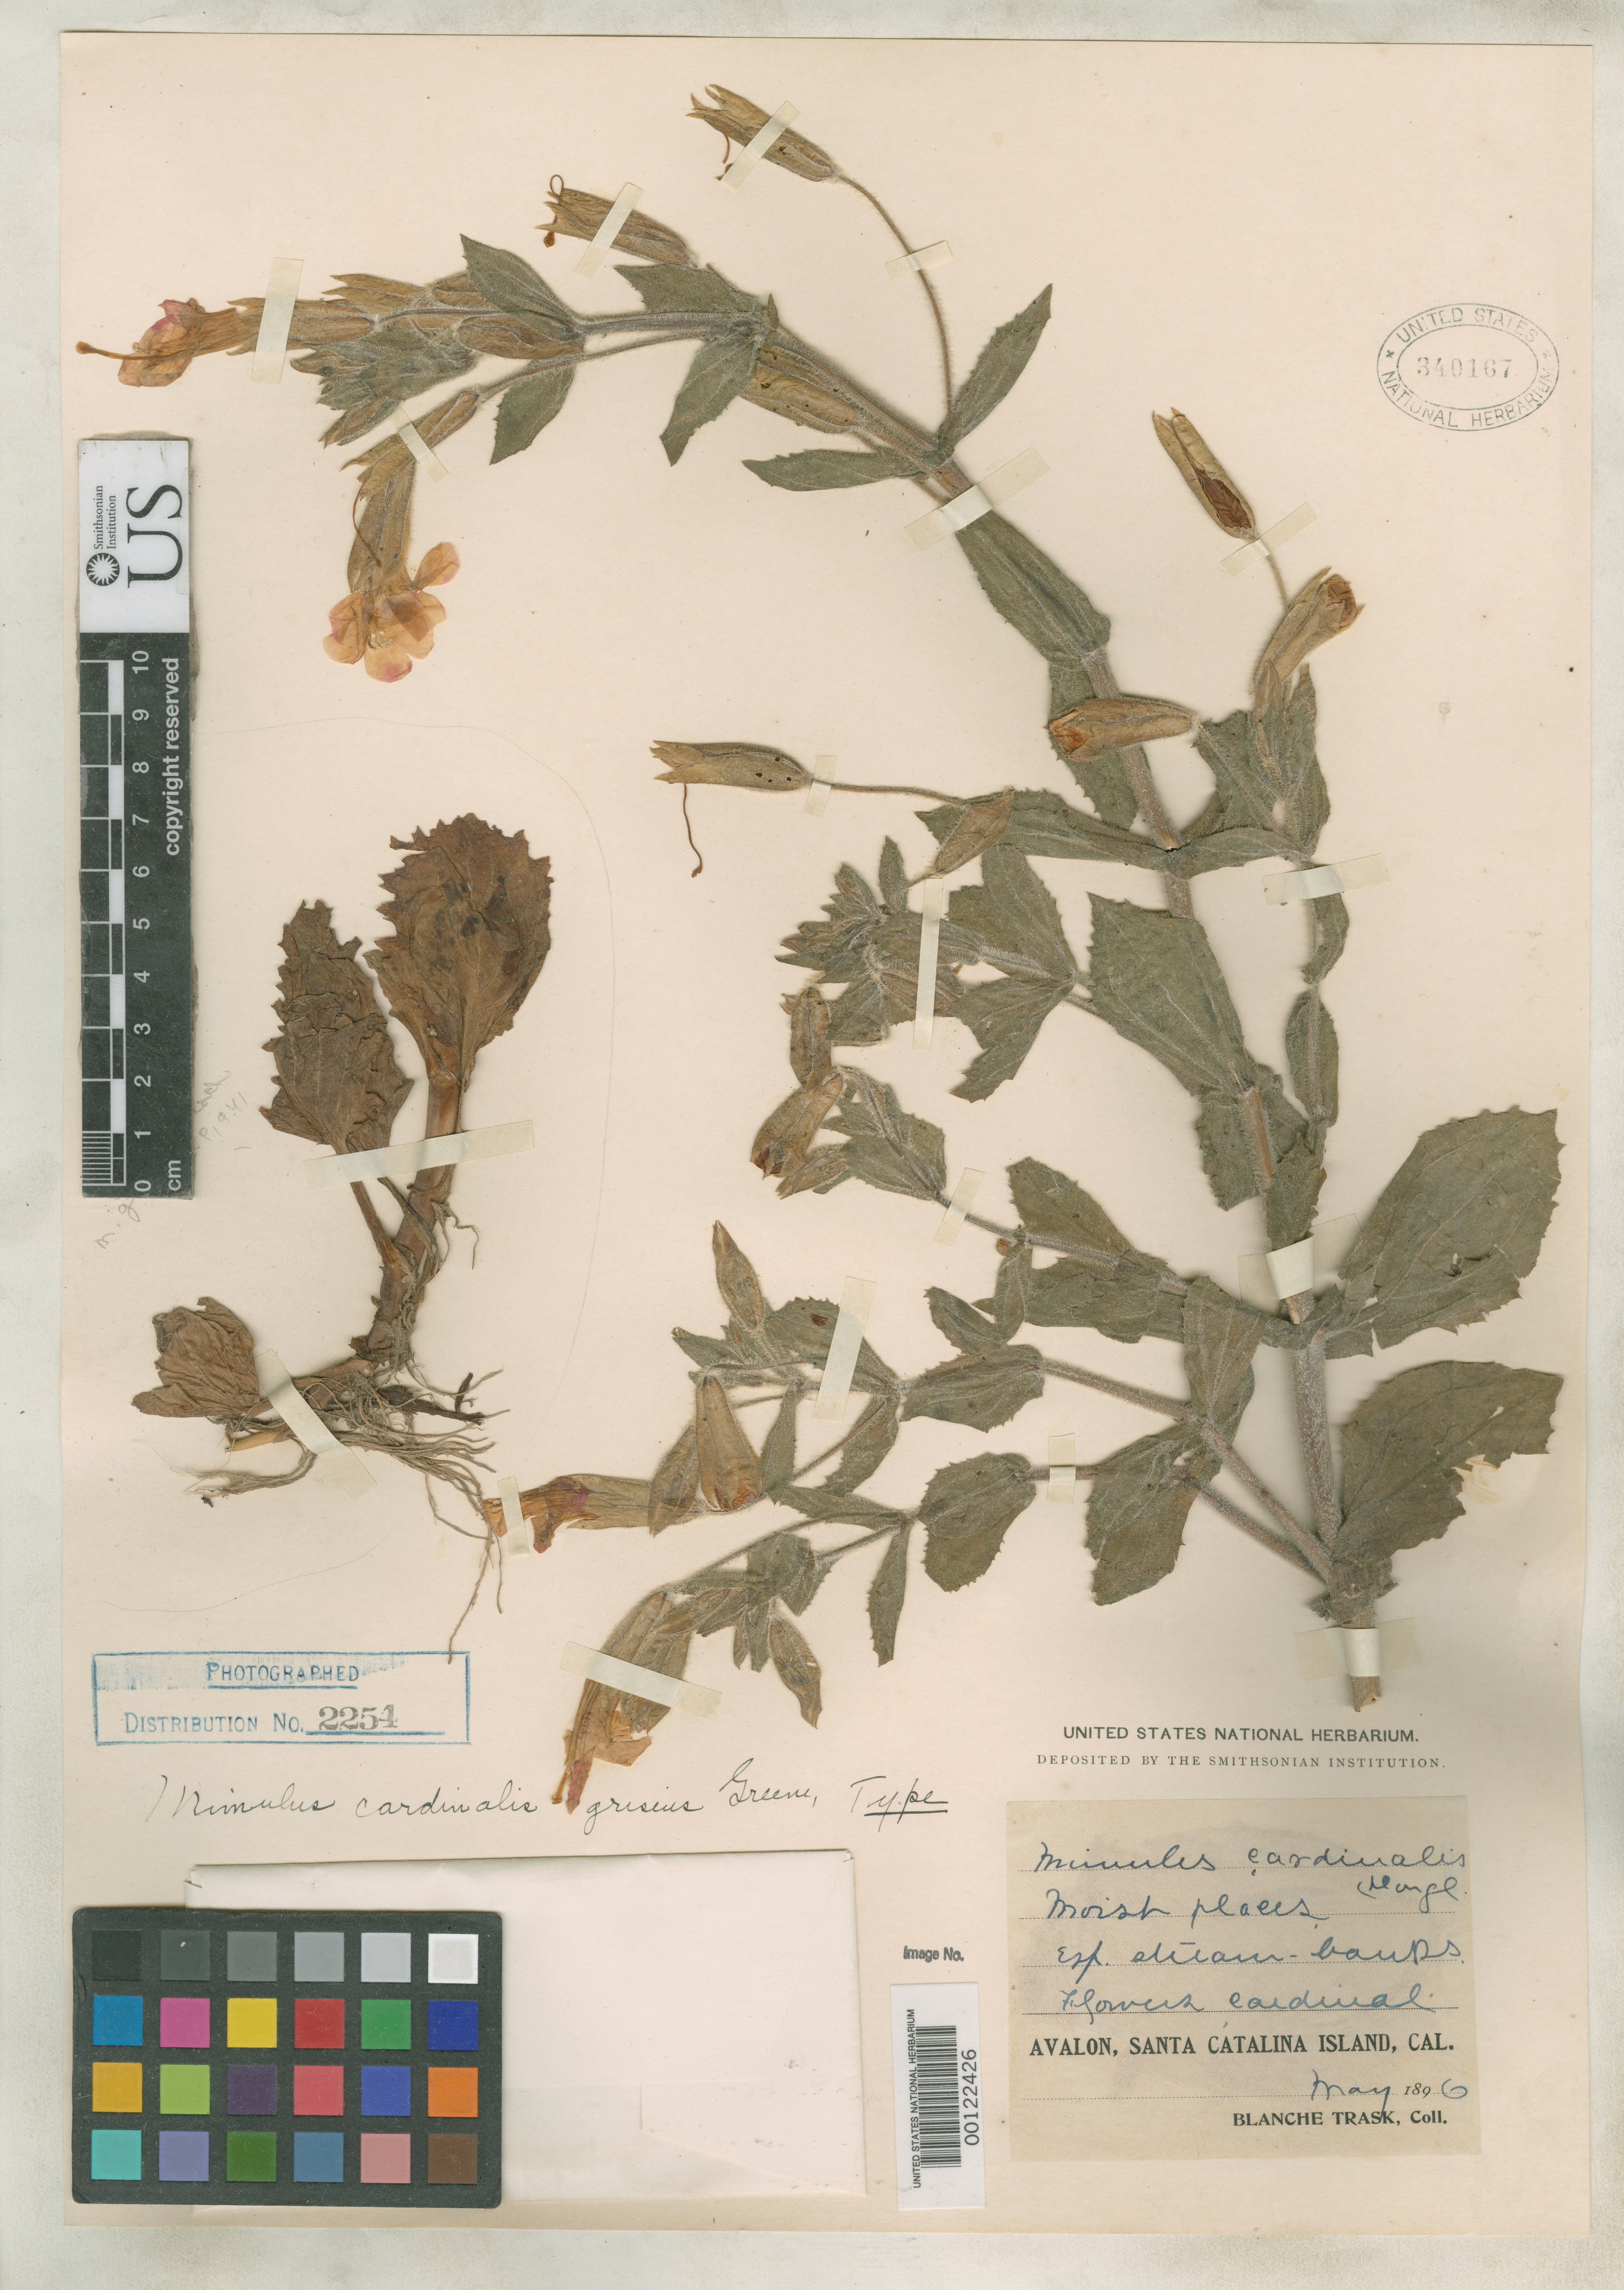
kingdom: Plantae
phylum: Tracheophyta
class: Magnoliopsida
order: Lamiales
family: Phrymaceae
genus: Mimulus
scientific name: Mimulus cardinalis var. griseus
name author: Greene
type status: Holotype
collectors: B. Trask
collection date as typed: May 1896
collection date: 1896-05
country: United States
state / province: California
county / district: Los Angeles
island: Santa Catalina Island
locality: Avalon.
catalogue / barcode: US 340167